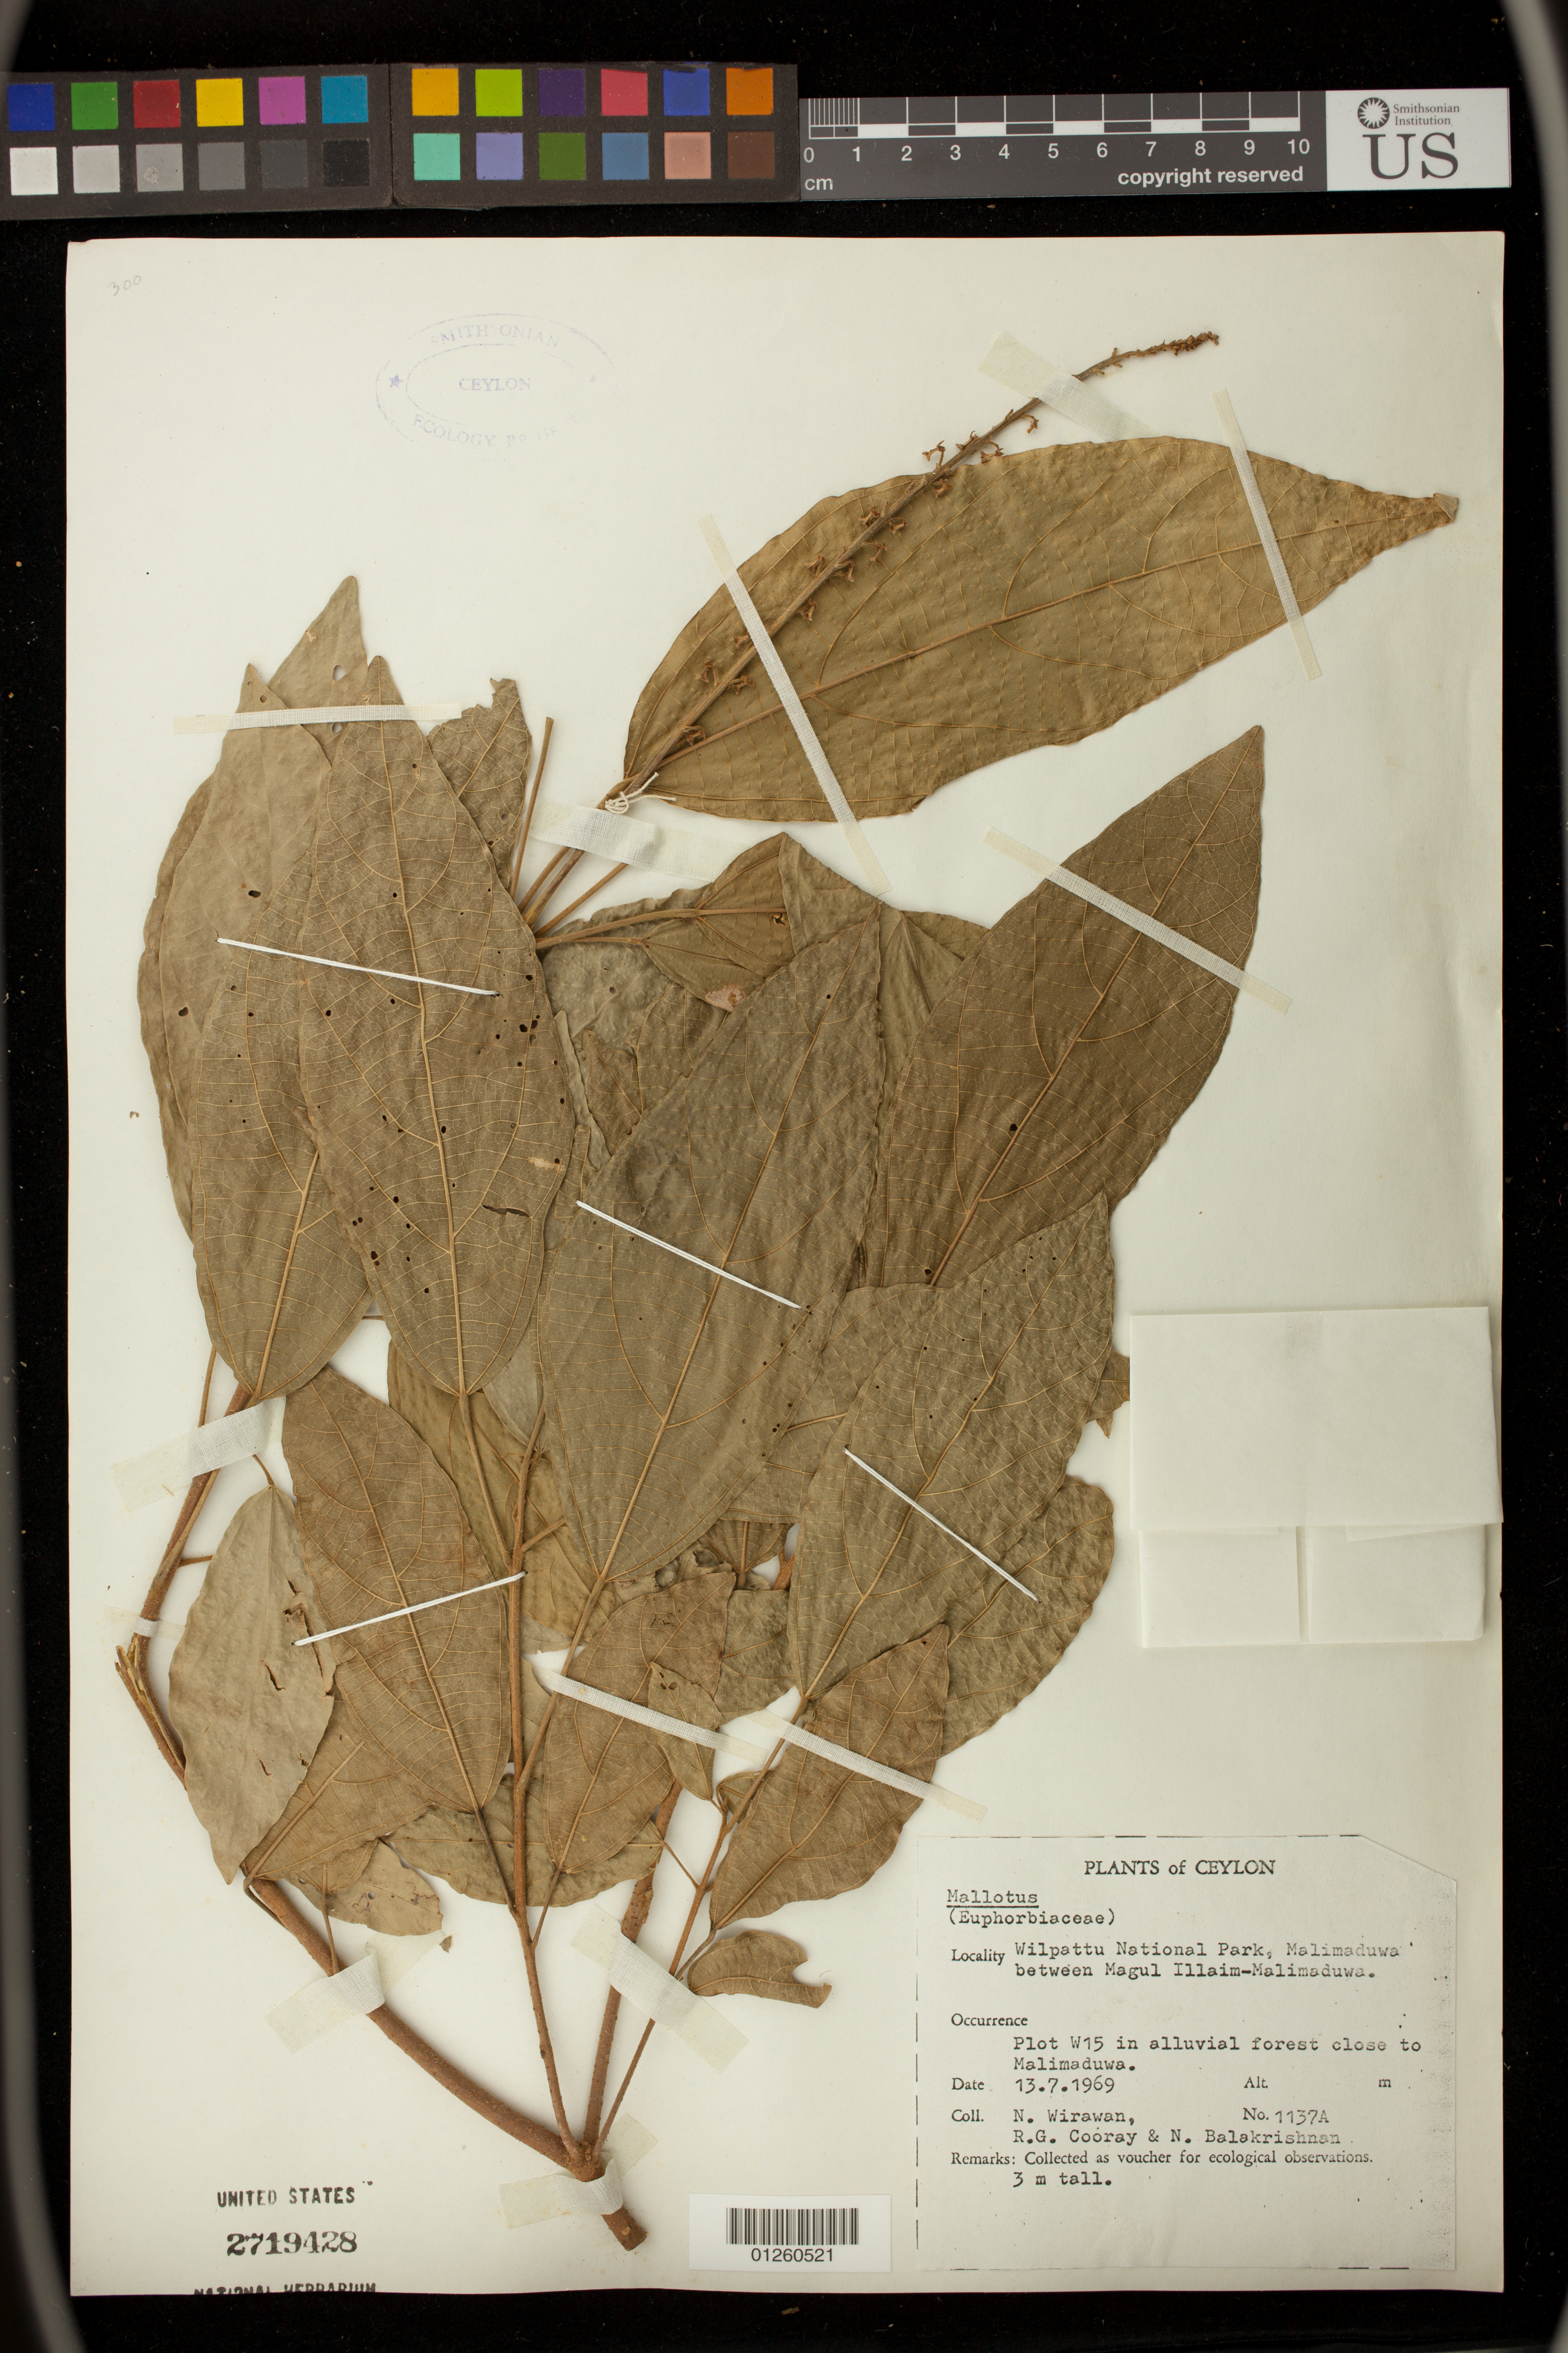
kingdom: Plantae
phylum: Tracheophyta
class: Magnoliopsida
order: Malpighiales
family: Euphorbiaceae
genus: Mallotus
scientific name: Mallotus sp.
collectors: N. Wirawan, R. Cooray & N. Balakrishnan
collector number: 1137A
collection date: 1969-07-13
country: Sri Lanka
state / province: North Central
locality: Wilpattu National Park, Malimaduwa between Magul Illaim-Malimaduwa.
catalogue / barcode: US 2719428